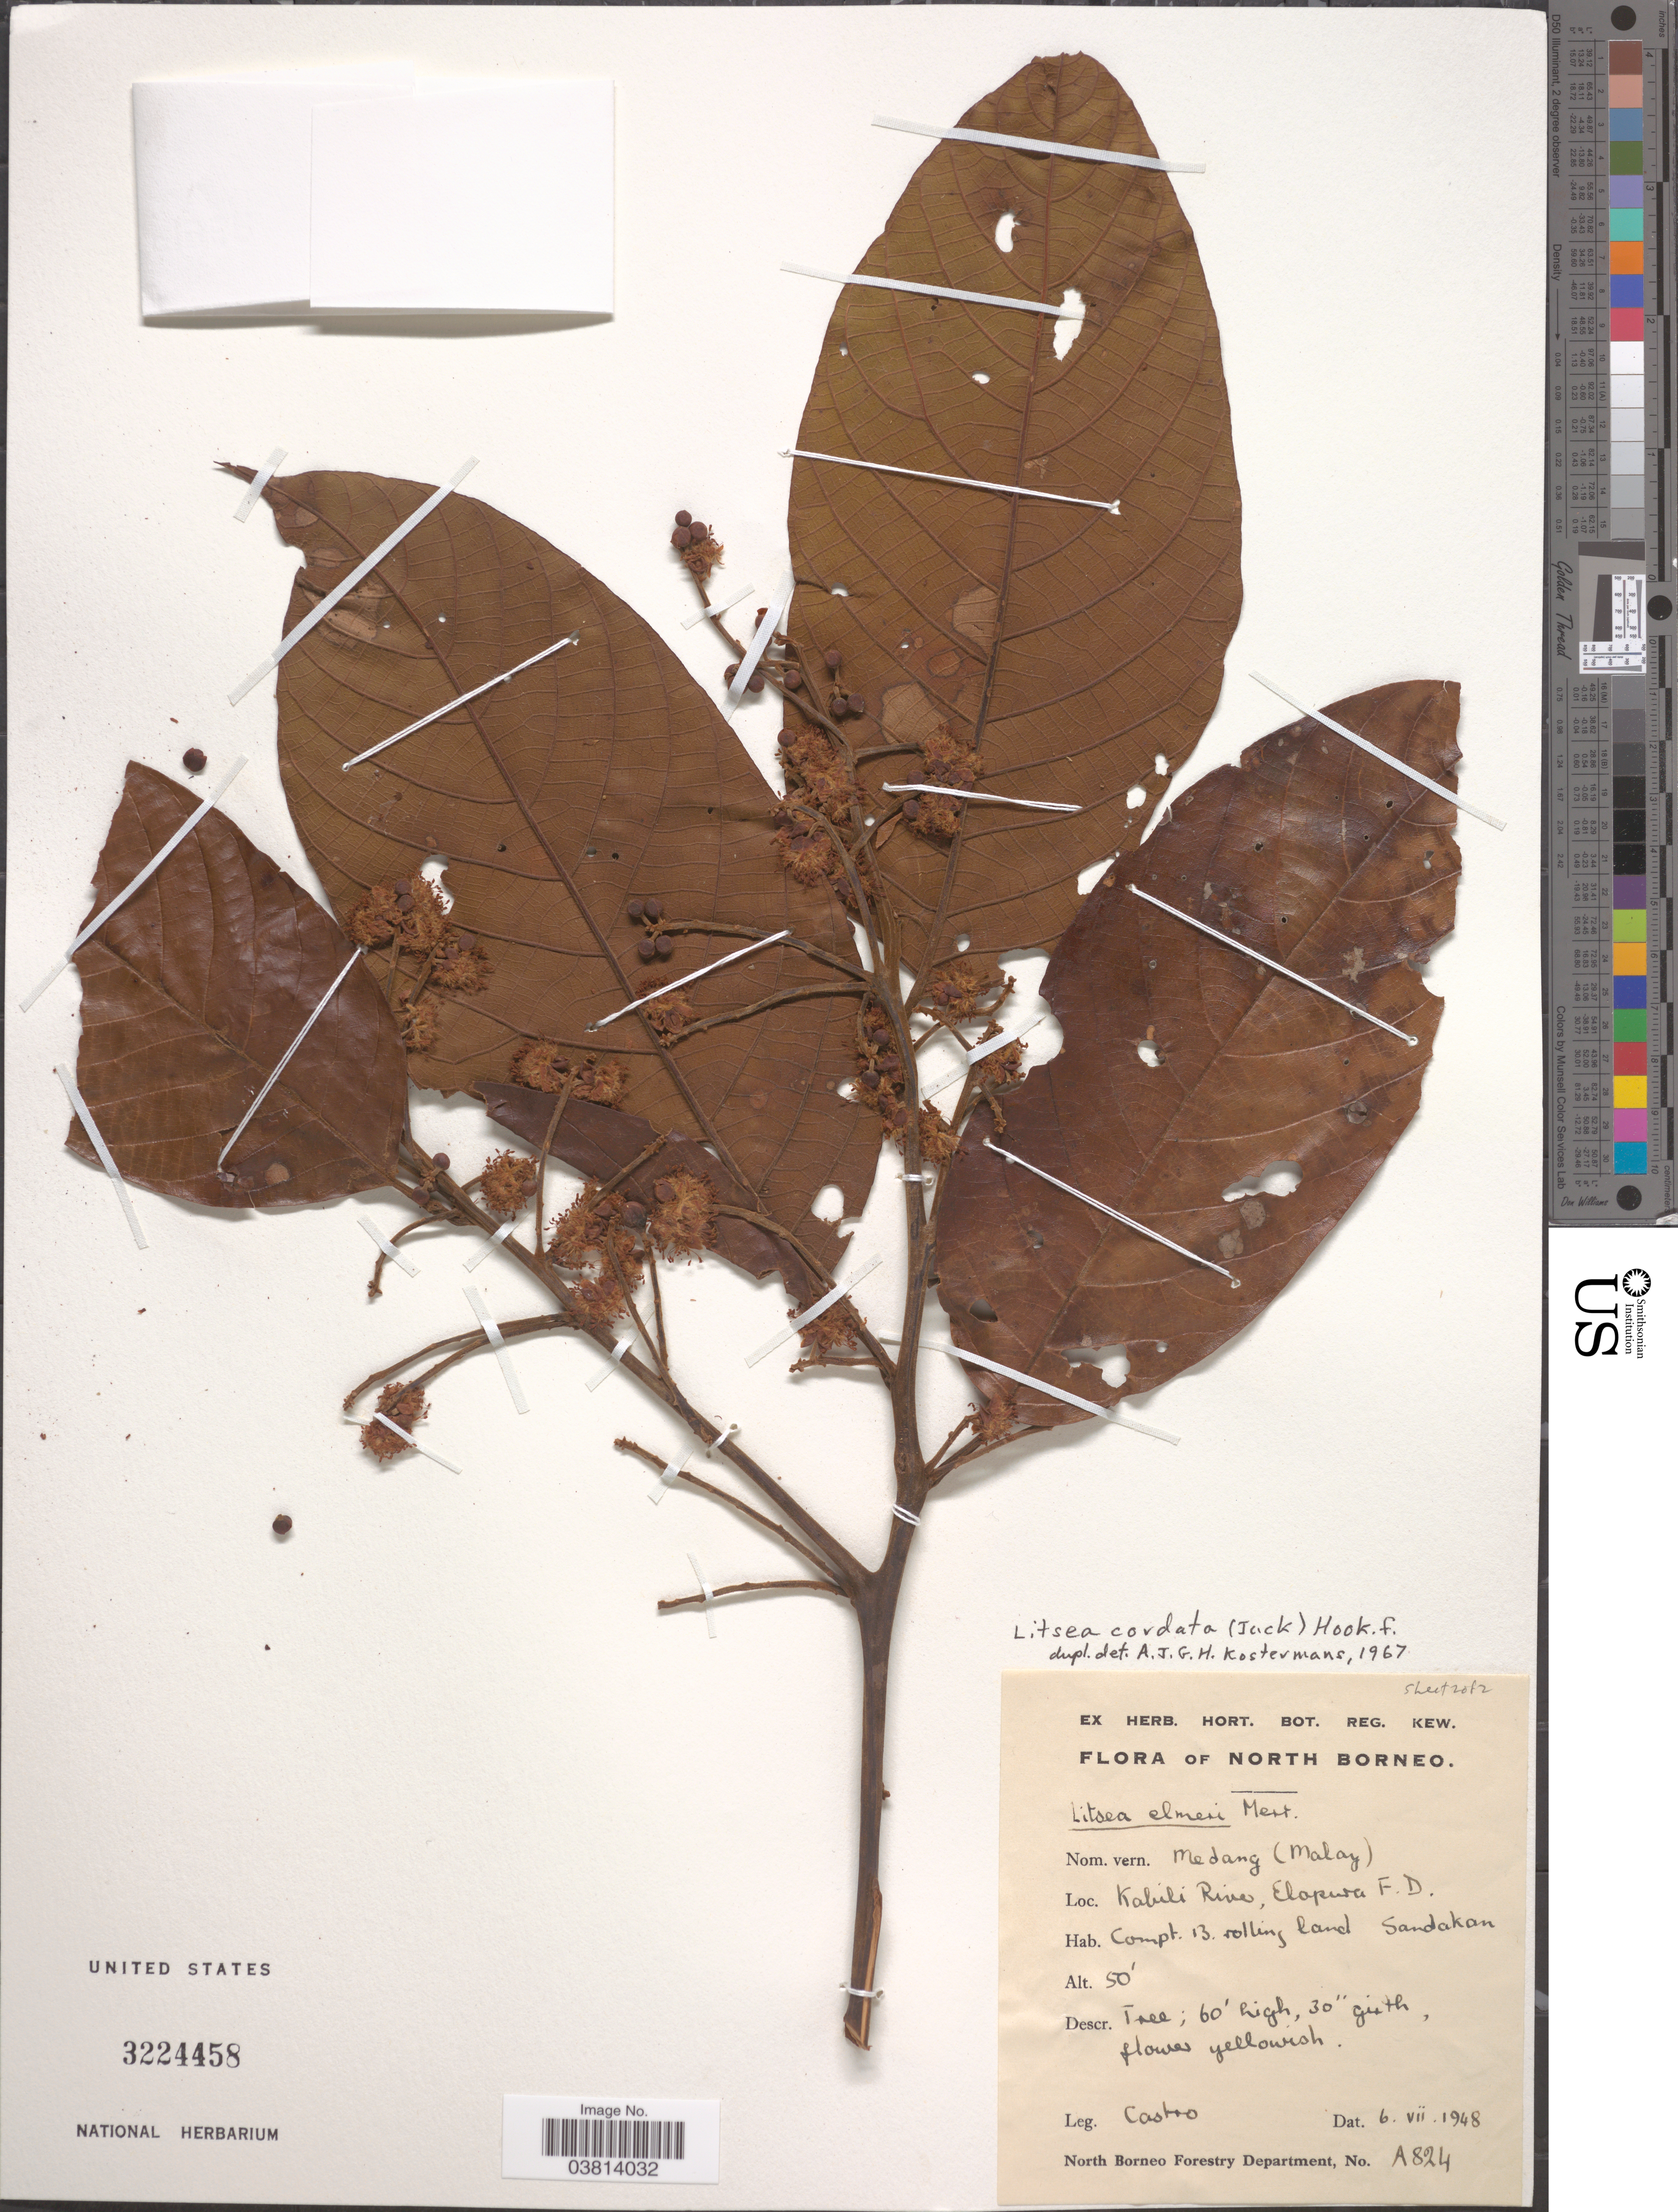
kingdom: Plantae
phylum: Tracheophyta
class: Magnoliopsida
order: Laurales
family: Lauraceae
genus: Litsea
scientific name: Litsea cordata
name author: Hook. f.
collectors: -. Castro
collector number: A824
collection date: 1948-07-06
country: Malaysia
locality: North Borneo. Kabili Rive, Elopura F. D. Sandakan.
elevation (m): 15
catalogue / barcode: US 3224458